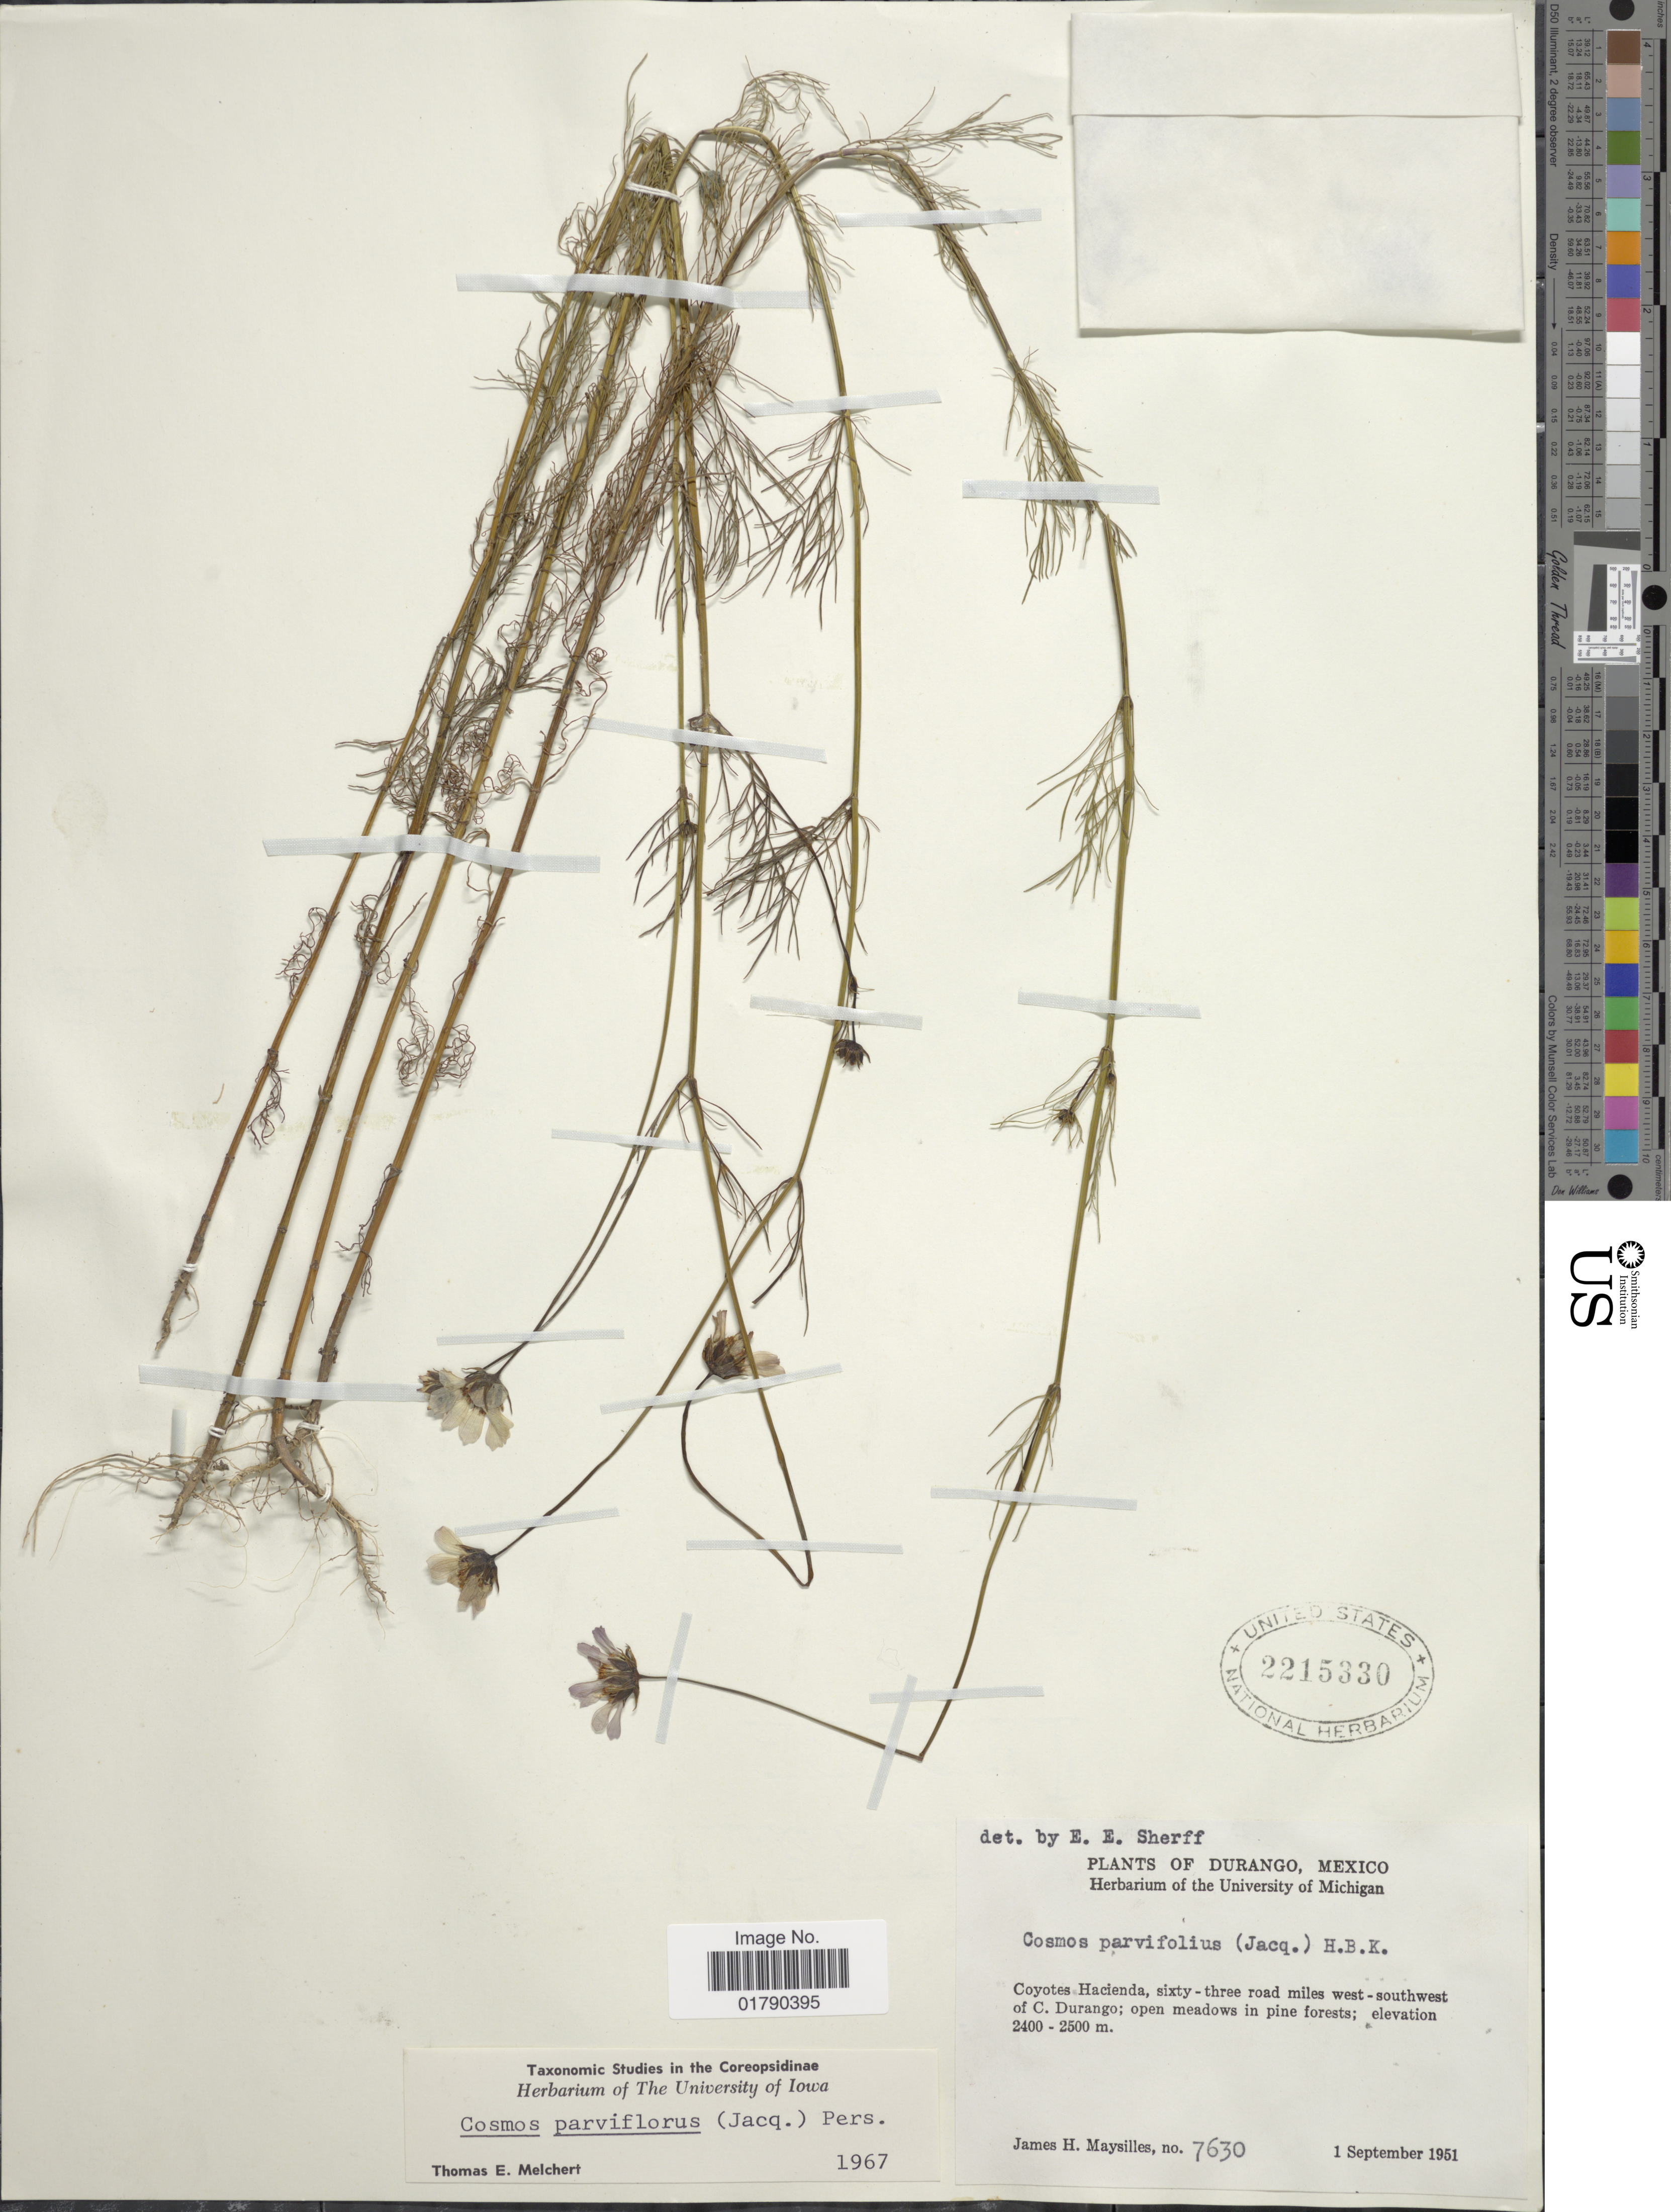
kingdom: Plantae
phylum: Tracheophyta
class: Magnoliopsida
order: Asterales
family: Asteraceae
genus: Cosmos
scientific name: Cosmos parviflorus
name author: (Jacq.) Pers.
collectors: J. Maysilles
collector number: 7630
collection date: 1951-09-01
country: Mexico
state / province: Durango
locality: Coyotes Hacienda, sixty-three road miles west-southwest of C. Durango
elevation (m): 2400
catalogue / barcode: US 2215330